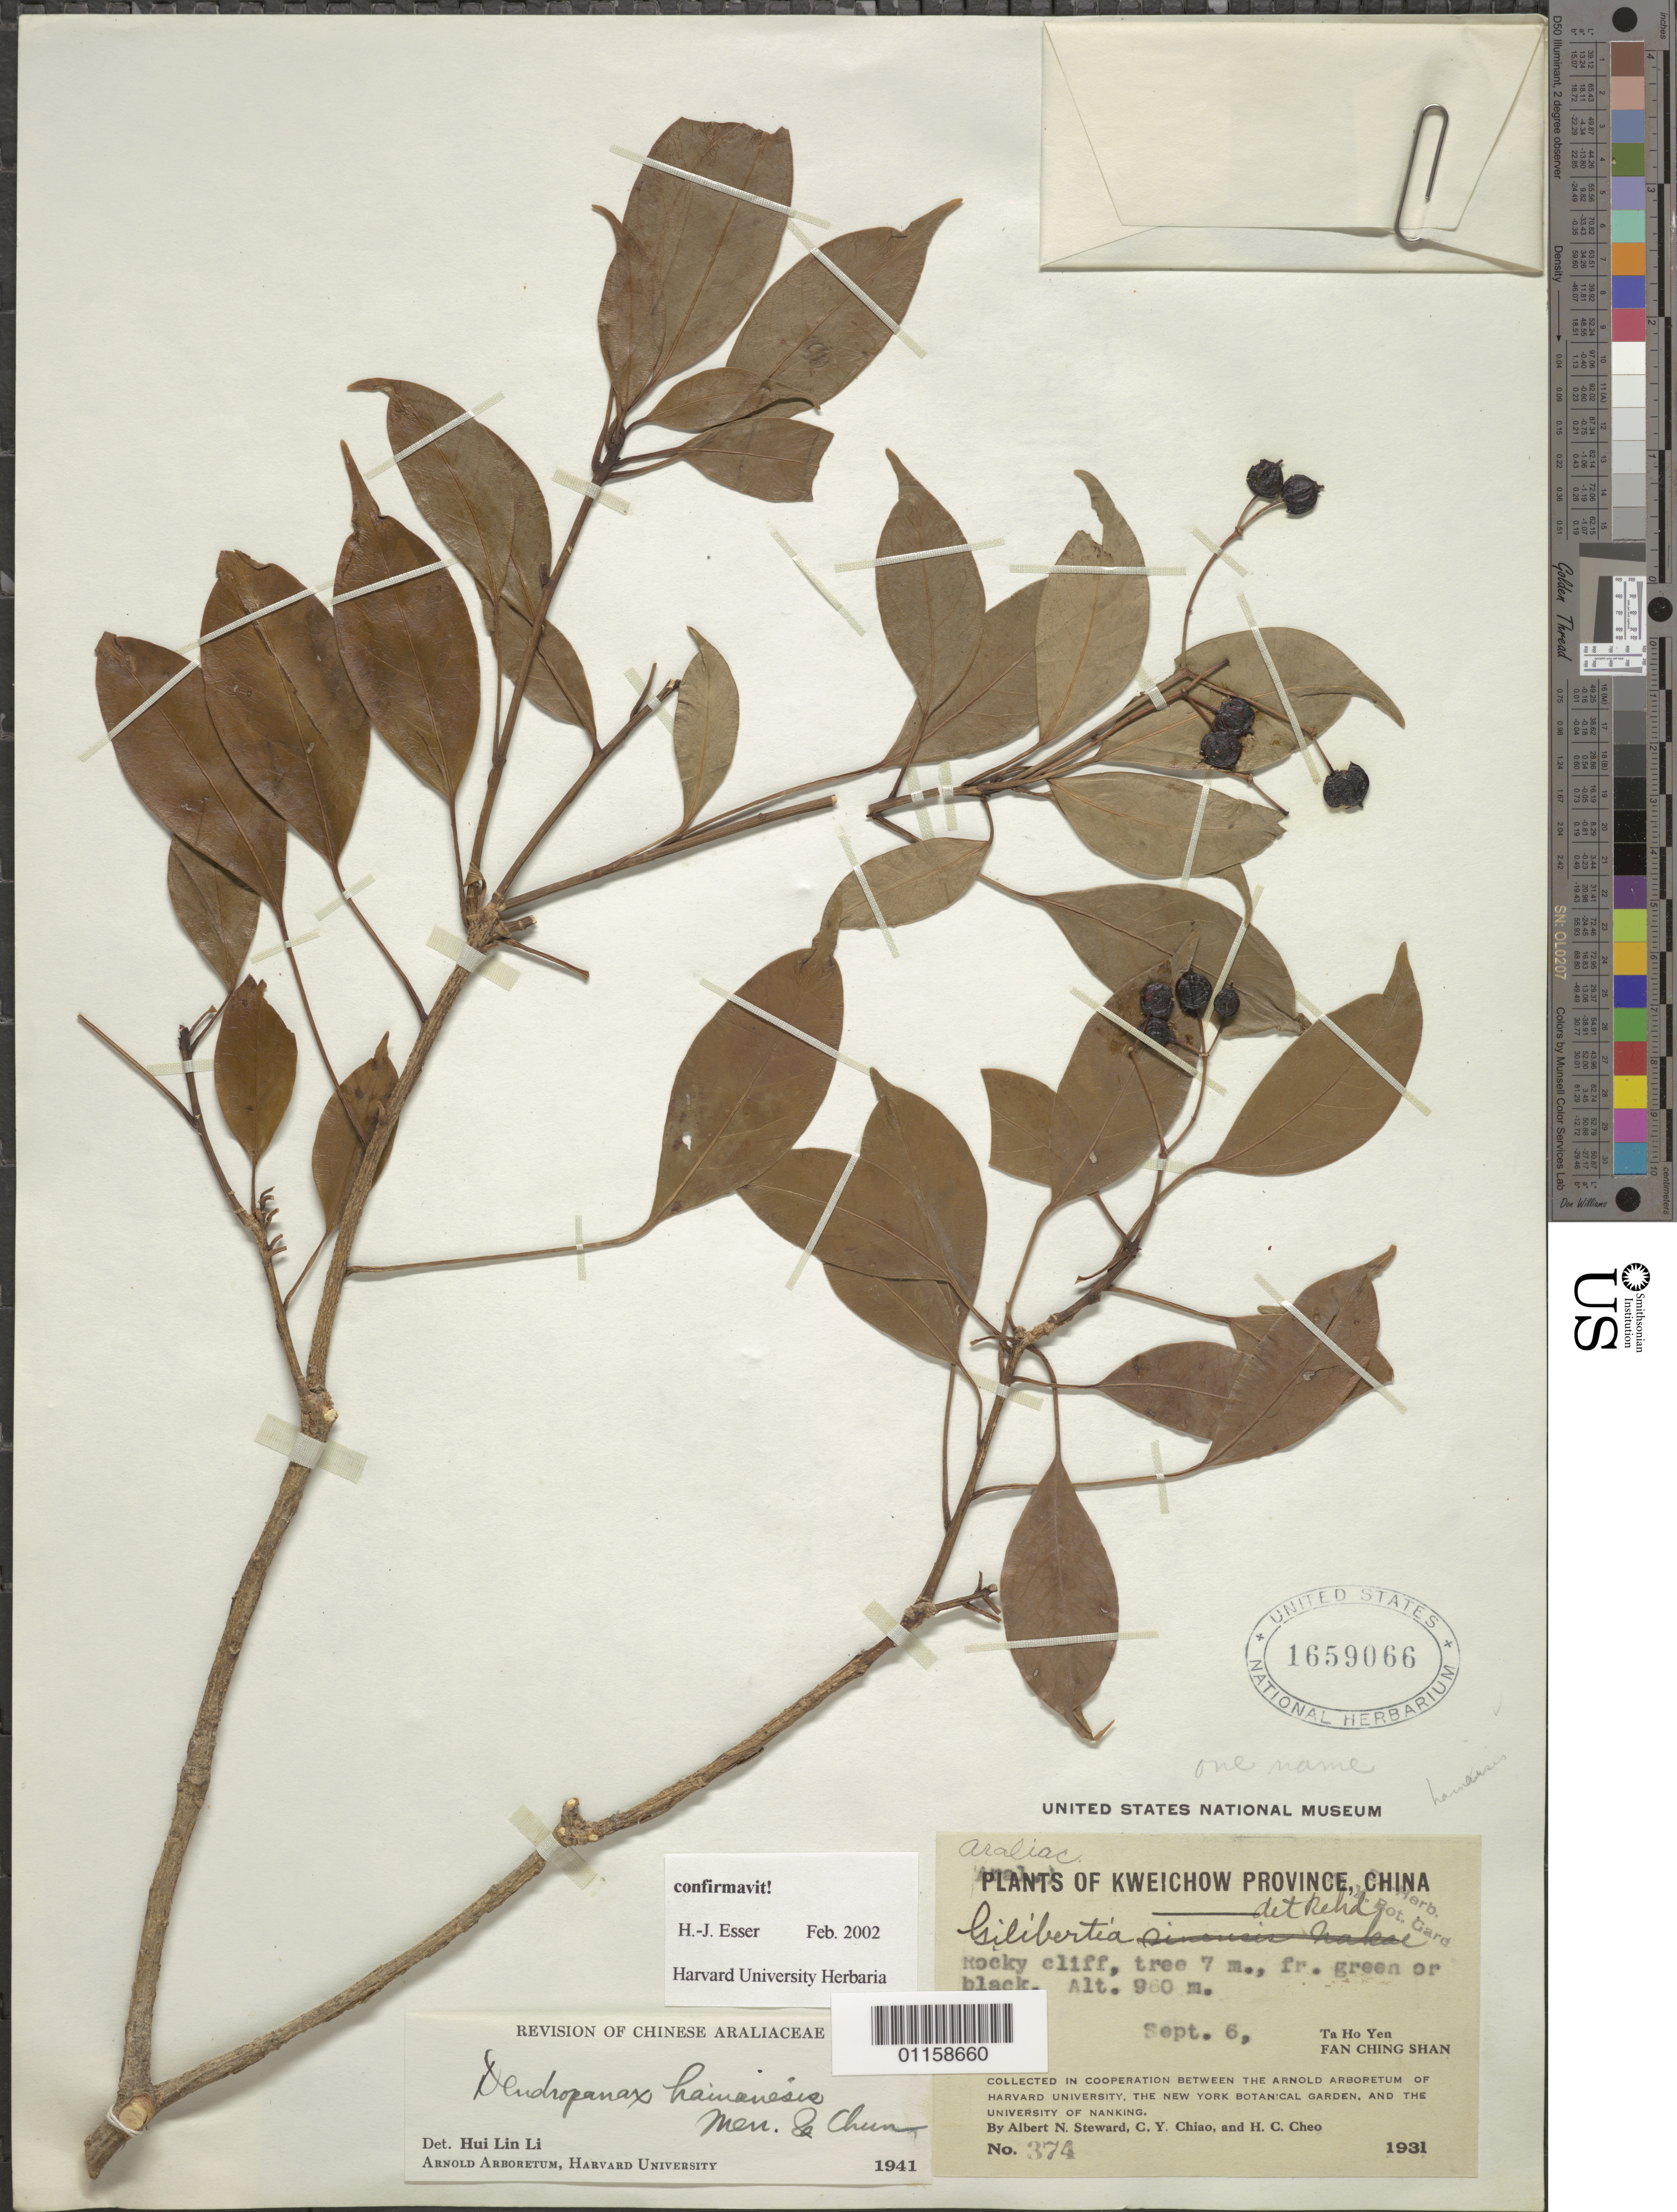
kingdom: Plantae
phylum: Tracheophyta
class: Magnoliopsida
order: Apiales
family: Araliaceae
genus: Dendropanax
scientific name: Dendropanax hainanensis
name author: (Merr. & Chun) Chun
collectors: A. N. Steward, C. Y. Chiao & H. Cheo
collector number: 374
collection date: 1931-09-06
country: China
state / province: Guizhou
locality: Ta Ho Yen. Fan Ching Shan.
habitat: Tree, in rocky cliff.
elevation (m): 960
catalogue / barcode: US 1659066